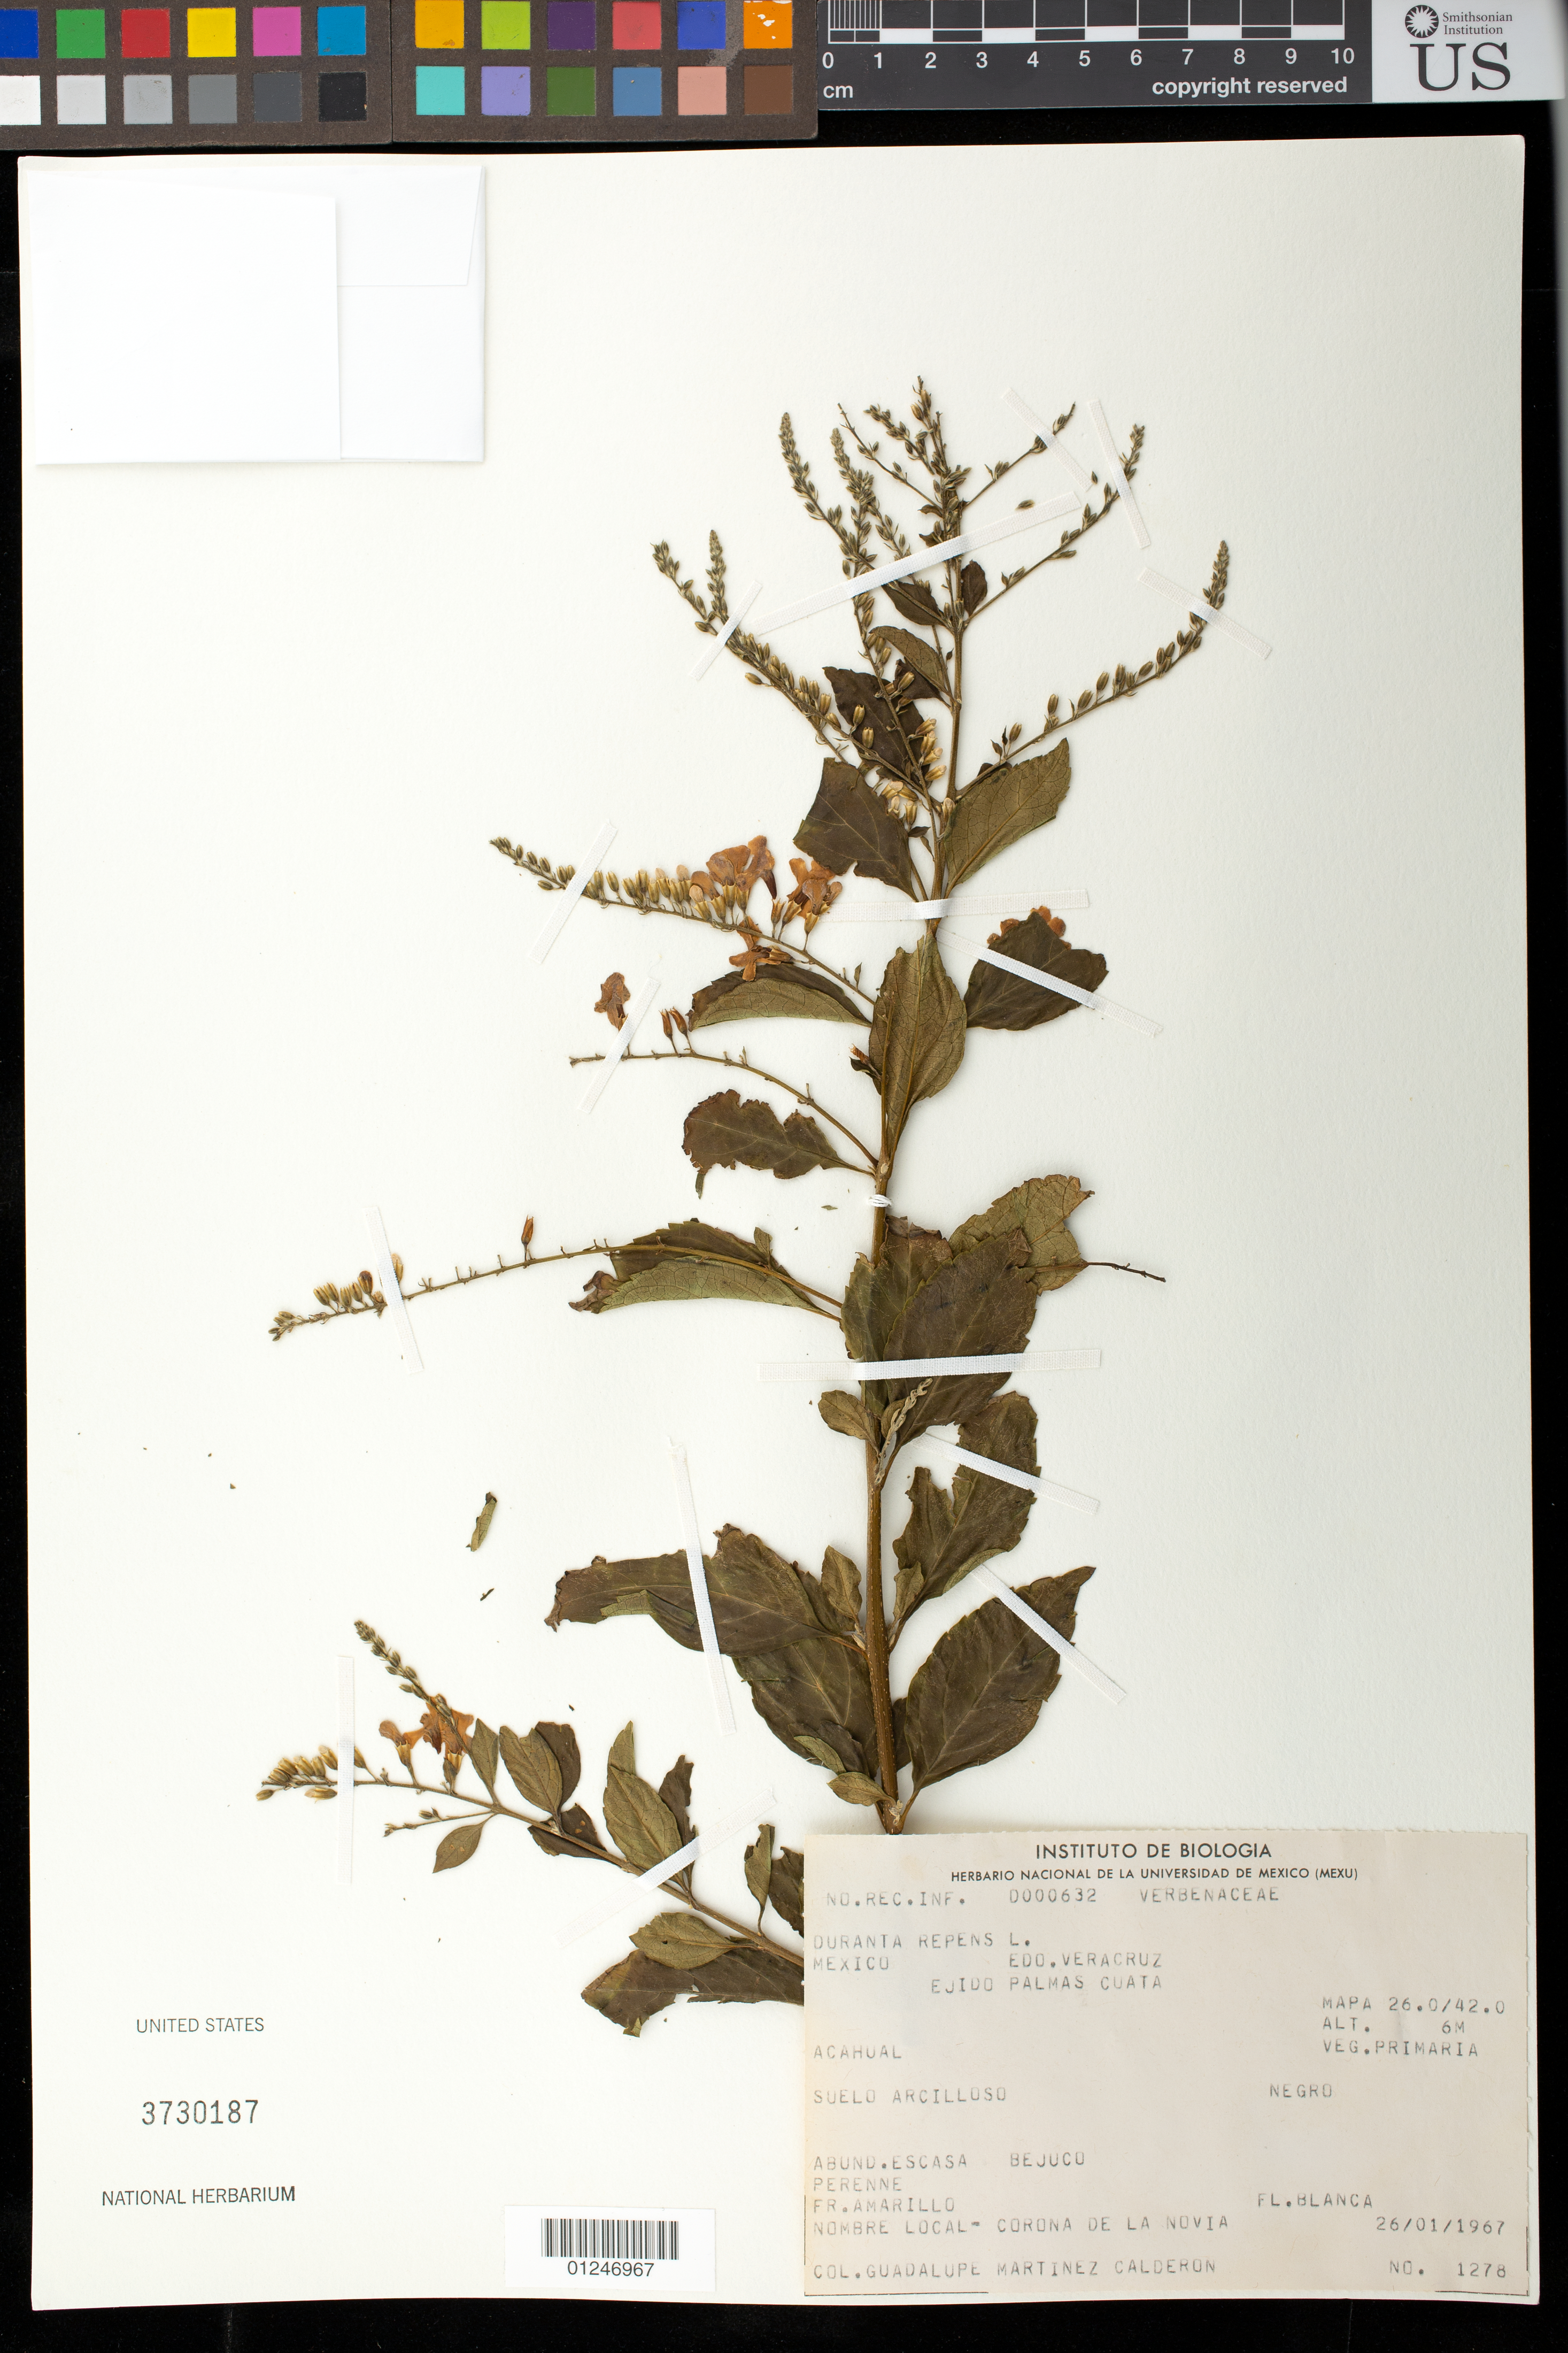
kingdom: Plantae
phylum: Tracheophyta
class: Magnoliopsida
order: Lamiales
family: Verbenaceae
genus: Duranta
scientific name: Duranta erecta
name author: L.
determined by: Strong, Mark T., (BOT), Smithsonian Institution - National Museum of Natural History (UNITED STATES)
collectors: G. Martínez Calderón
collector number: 1278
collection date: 1967-01-26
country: Mexico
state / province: Veracruz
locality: EJIDO PALMAS CUATA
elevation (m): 6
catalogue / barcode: US 3730187